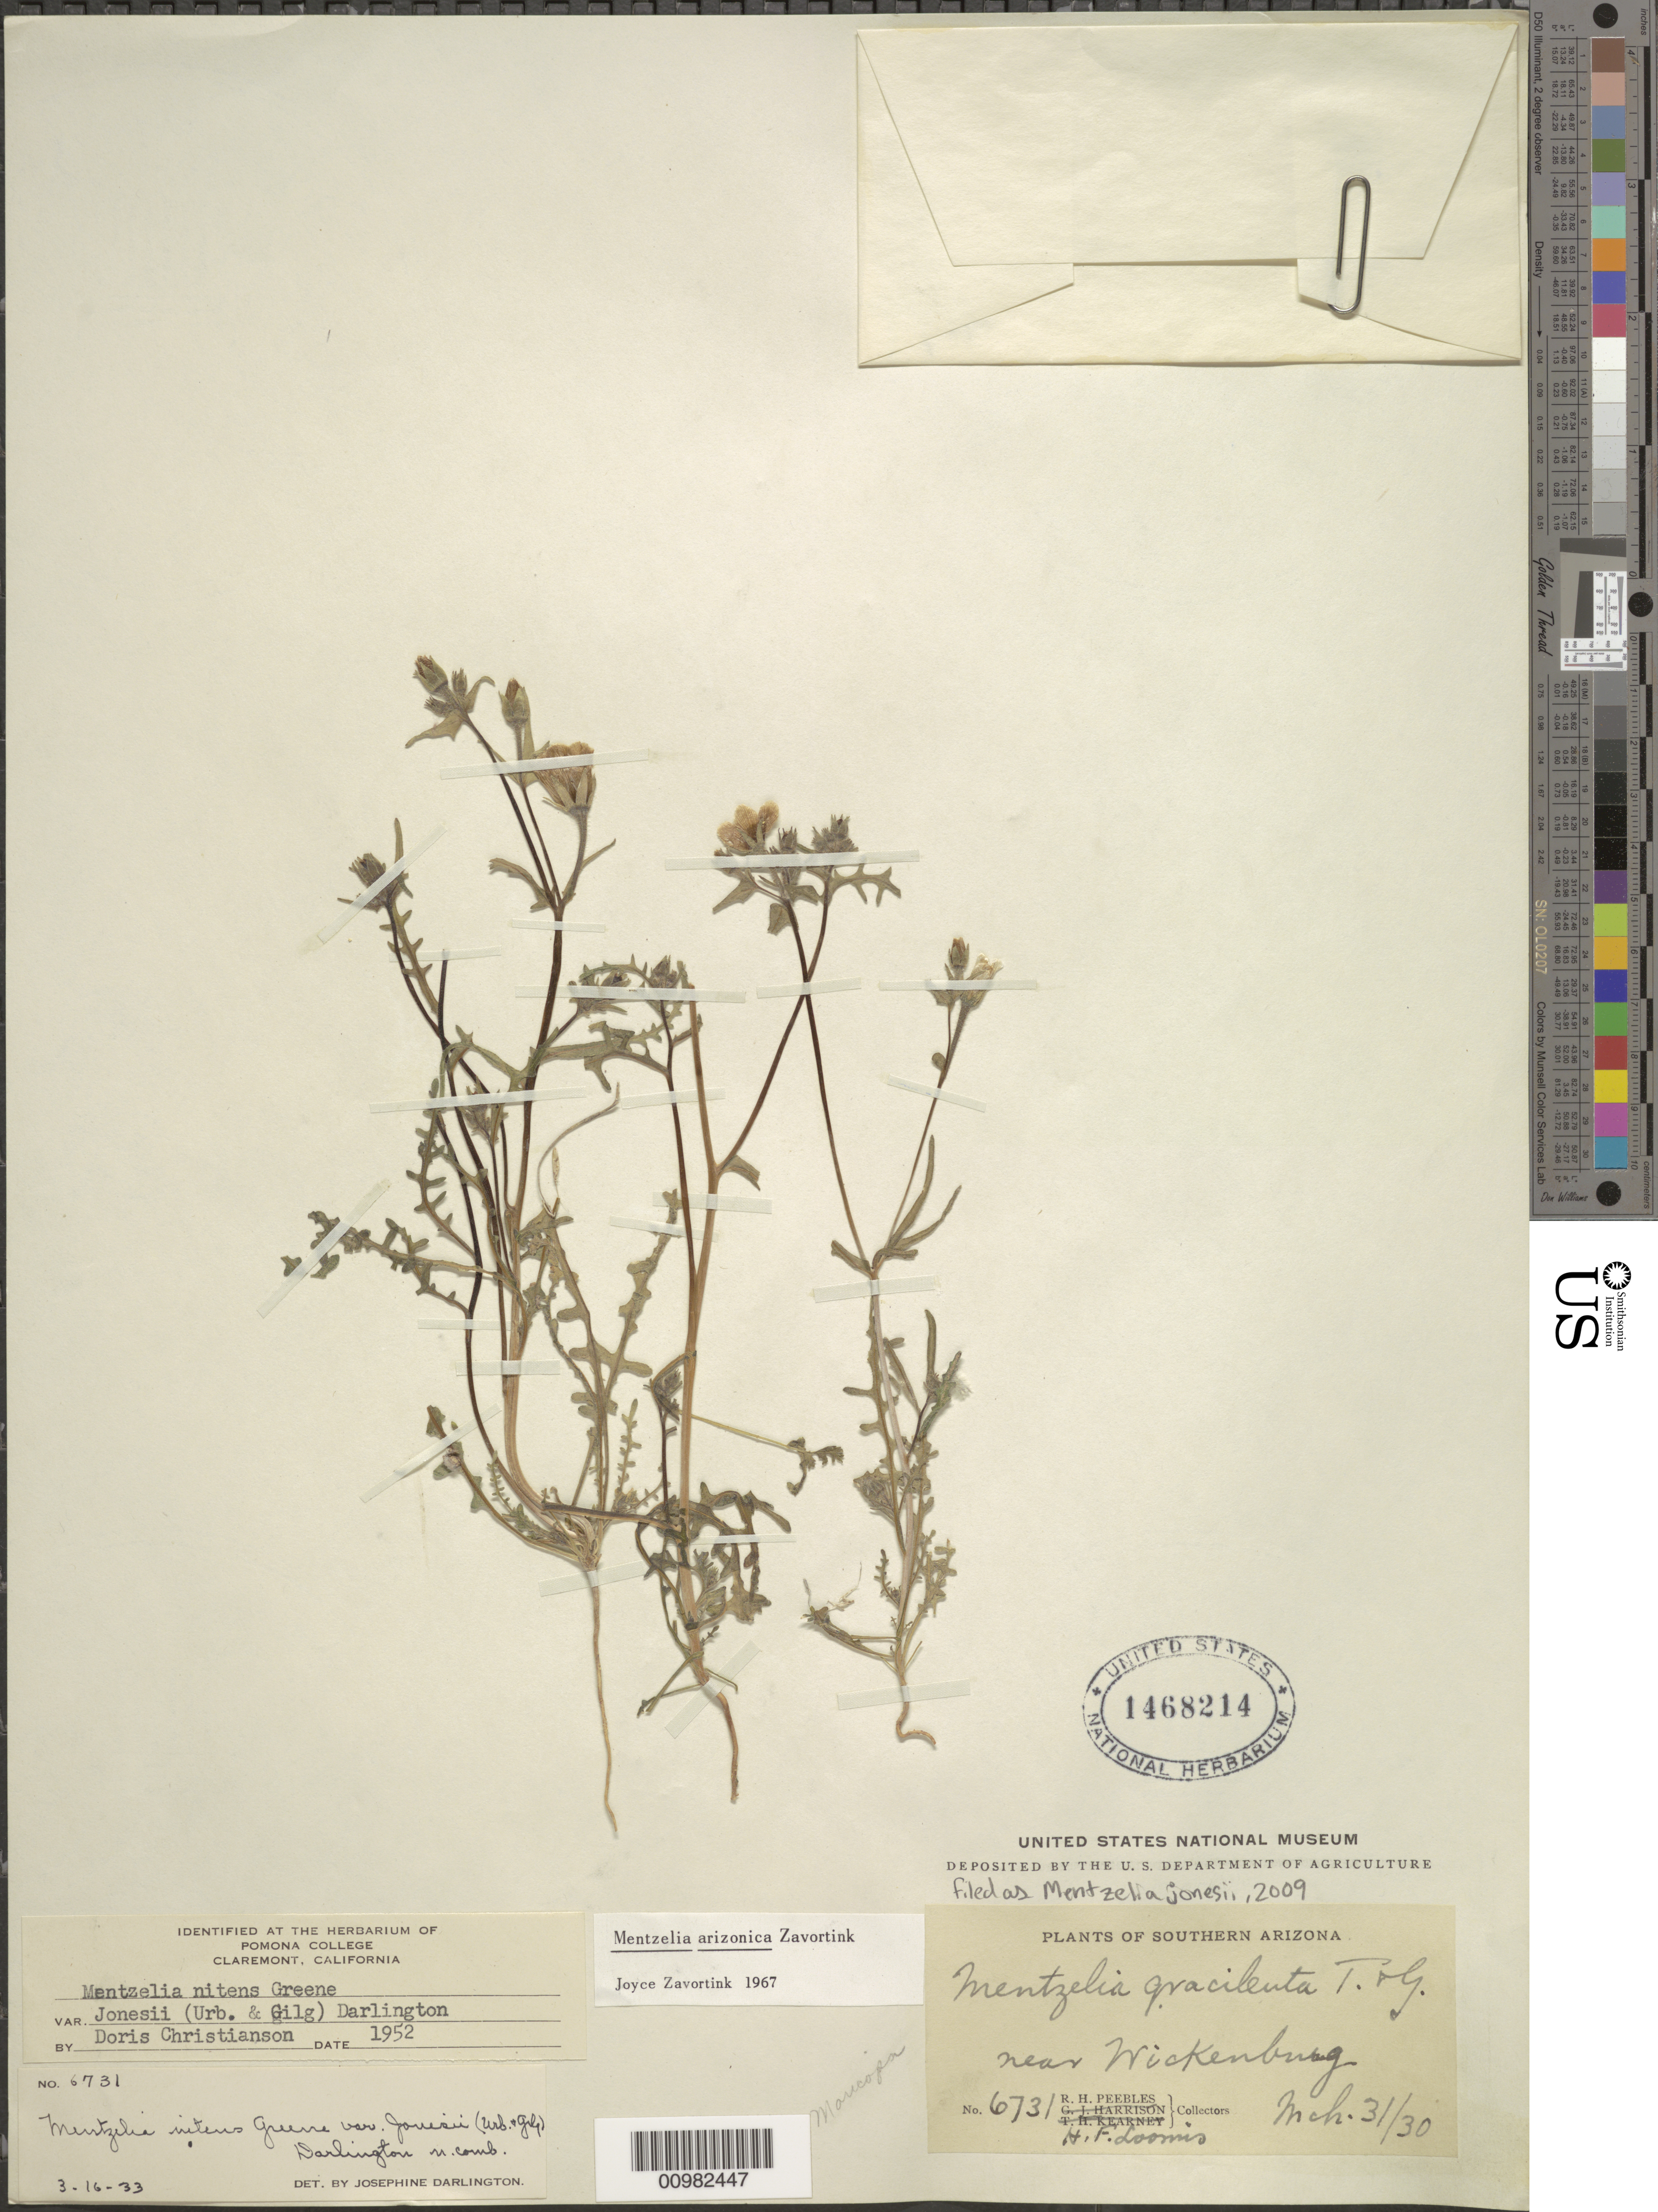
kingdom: Plantae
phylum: Tracheophyta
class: Magnoliopsida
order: Cornales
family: Loasaceae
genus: Mentzelia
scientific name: Mentzelia jonesii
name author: (Urb. & Gilg) H.J. Thomps. & J.E. Roberts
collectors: R. H. Peebles & H. F. Loomis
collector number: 6731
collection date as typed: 31 Mar 1930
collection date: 1930-03-31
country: United States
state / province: Arizona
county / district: Maricopa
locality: near Wickenburg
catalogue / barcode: US 1468214